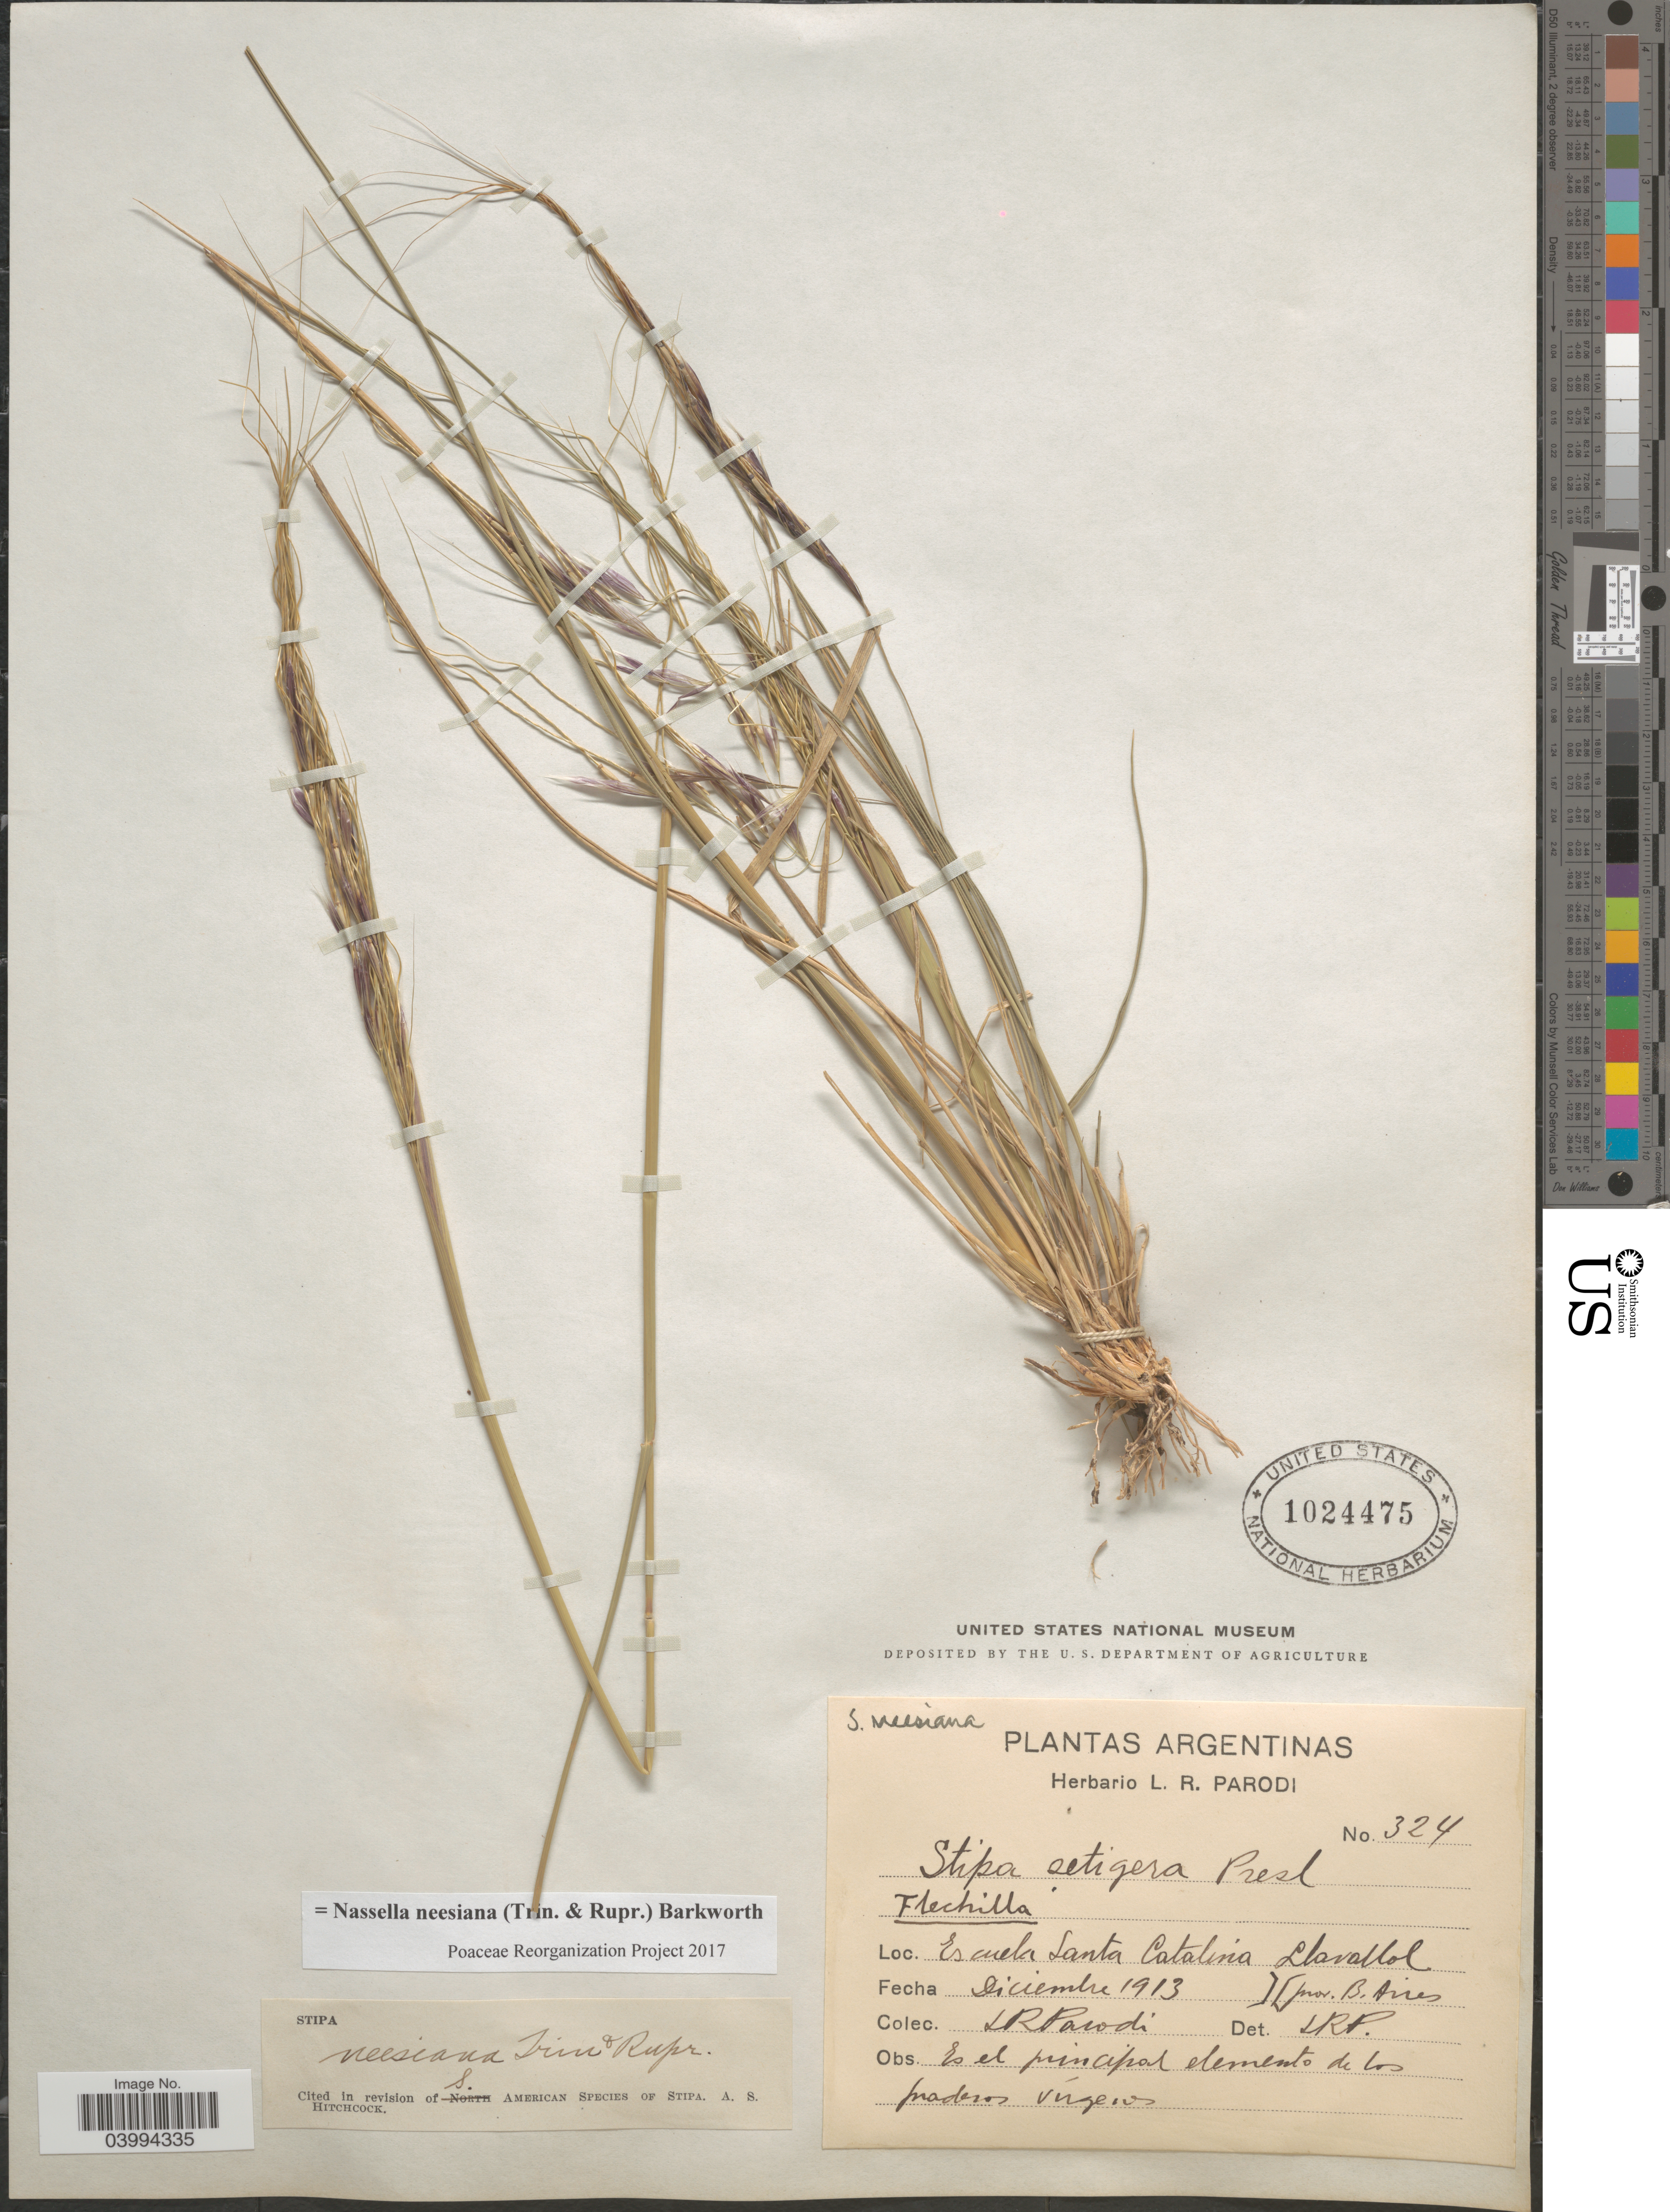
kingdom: Plantae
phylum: Tracheophyta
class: Liliopsida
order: Poales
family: Poaceae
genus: Nassella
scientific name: Nassella neesiana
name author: (Trin. & Rupr.) Barkworth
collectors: L. R. Parodi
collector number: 324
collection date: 1913-12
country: Argentina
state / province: Buenos Aires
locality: Escuela Santa Catalina Llavallol.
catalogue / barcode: US 1024475